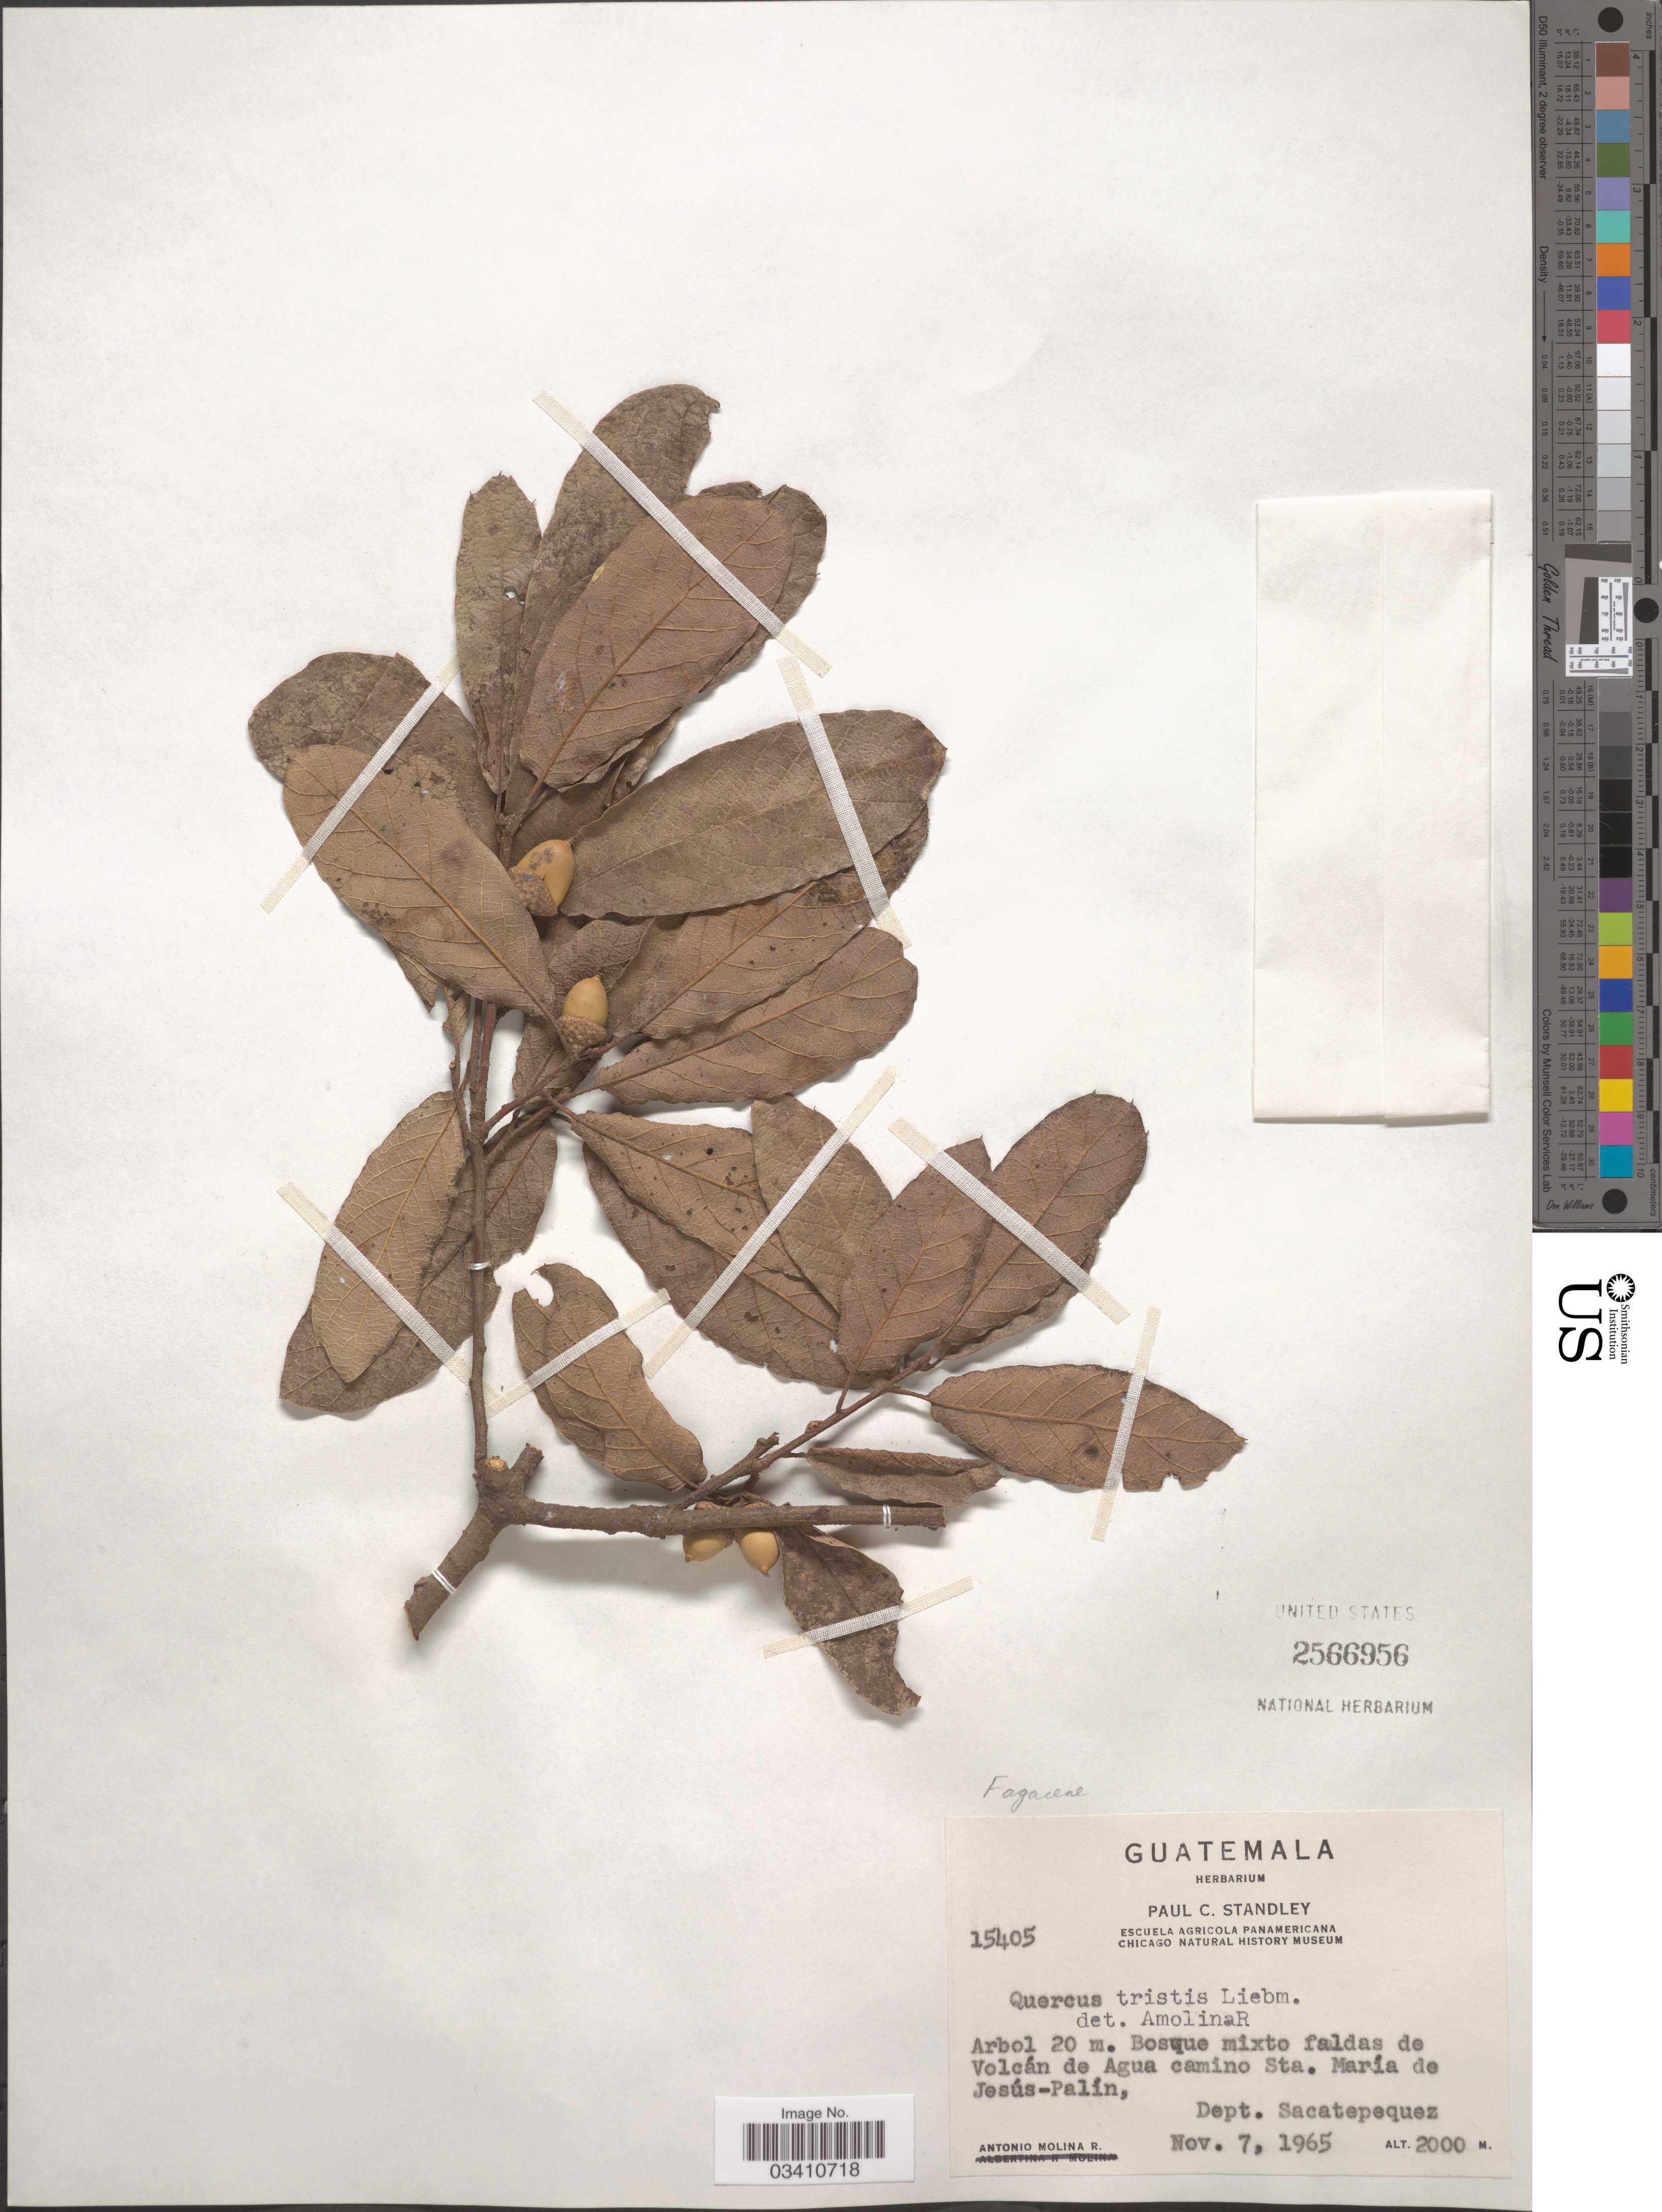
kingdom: Plantae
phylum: Tracheophyta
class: Magnoliopsida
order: Fagales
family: Fagaceae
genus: Quercus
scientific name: Quercus tristis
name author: Liebm.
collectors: A. Molina R.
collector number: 15405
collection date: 1965-11-07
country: Guatemala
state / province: Sacatepéquez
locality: Faldas de Volcán de Agua camino Sta. María de Jesús-Palín, Dept. Sacatepequez.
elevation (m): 2000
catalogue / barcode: US 2566956